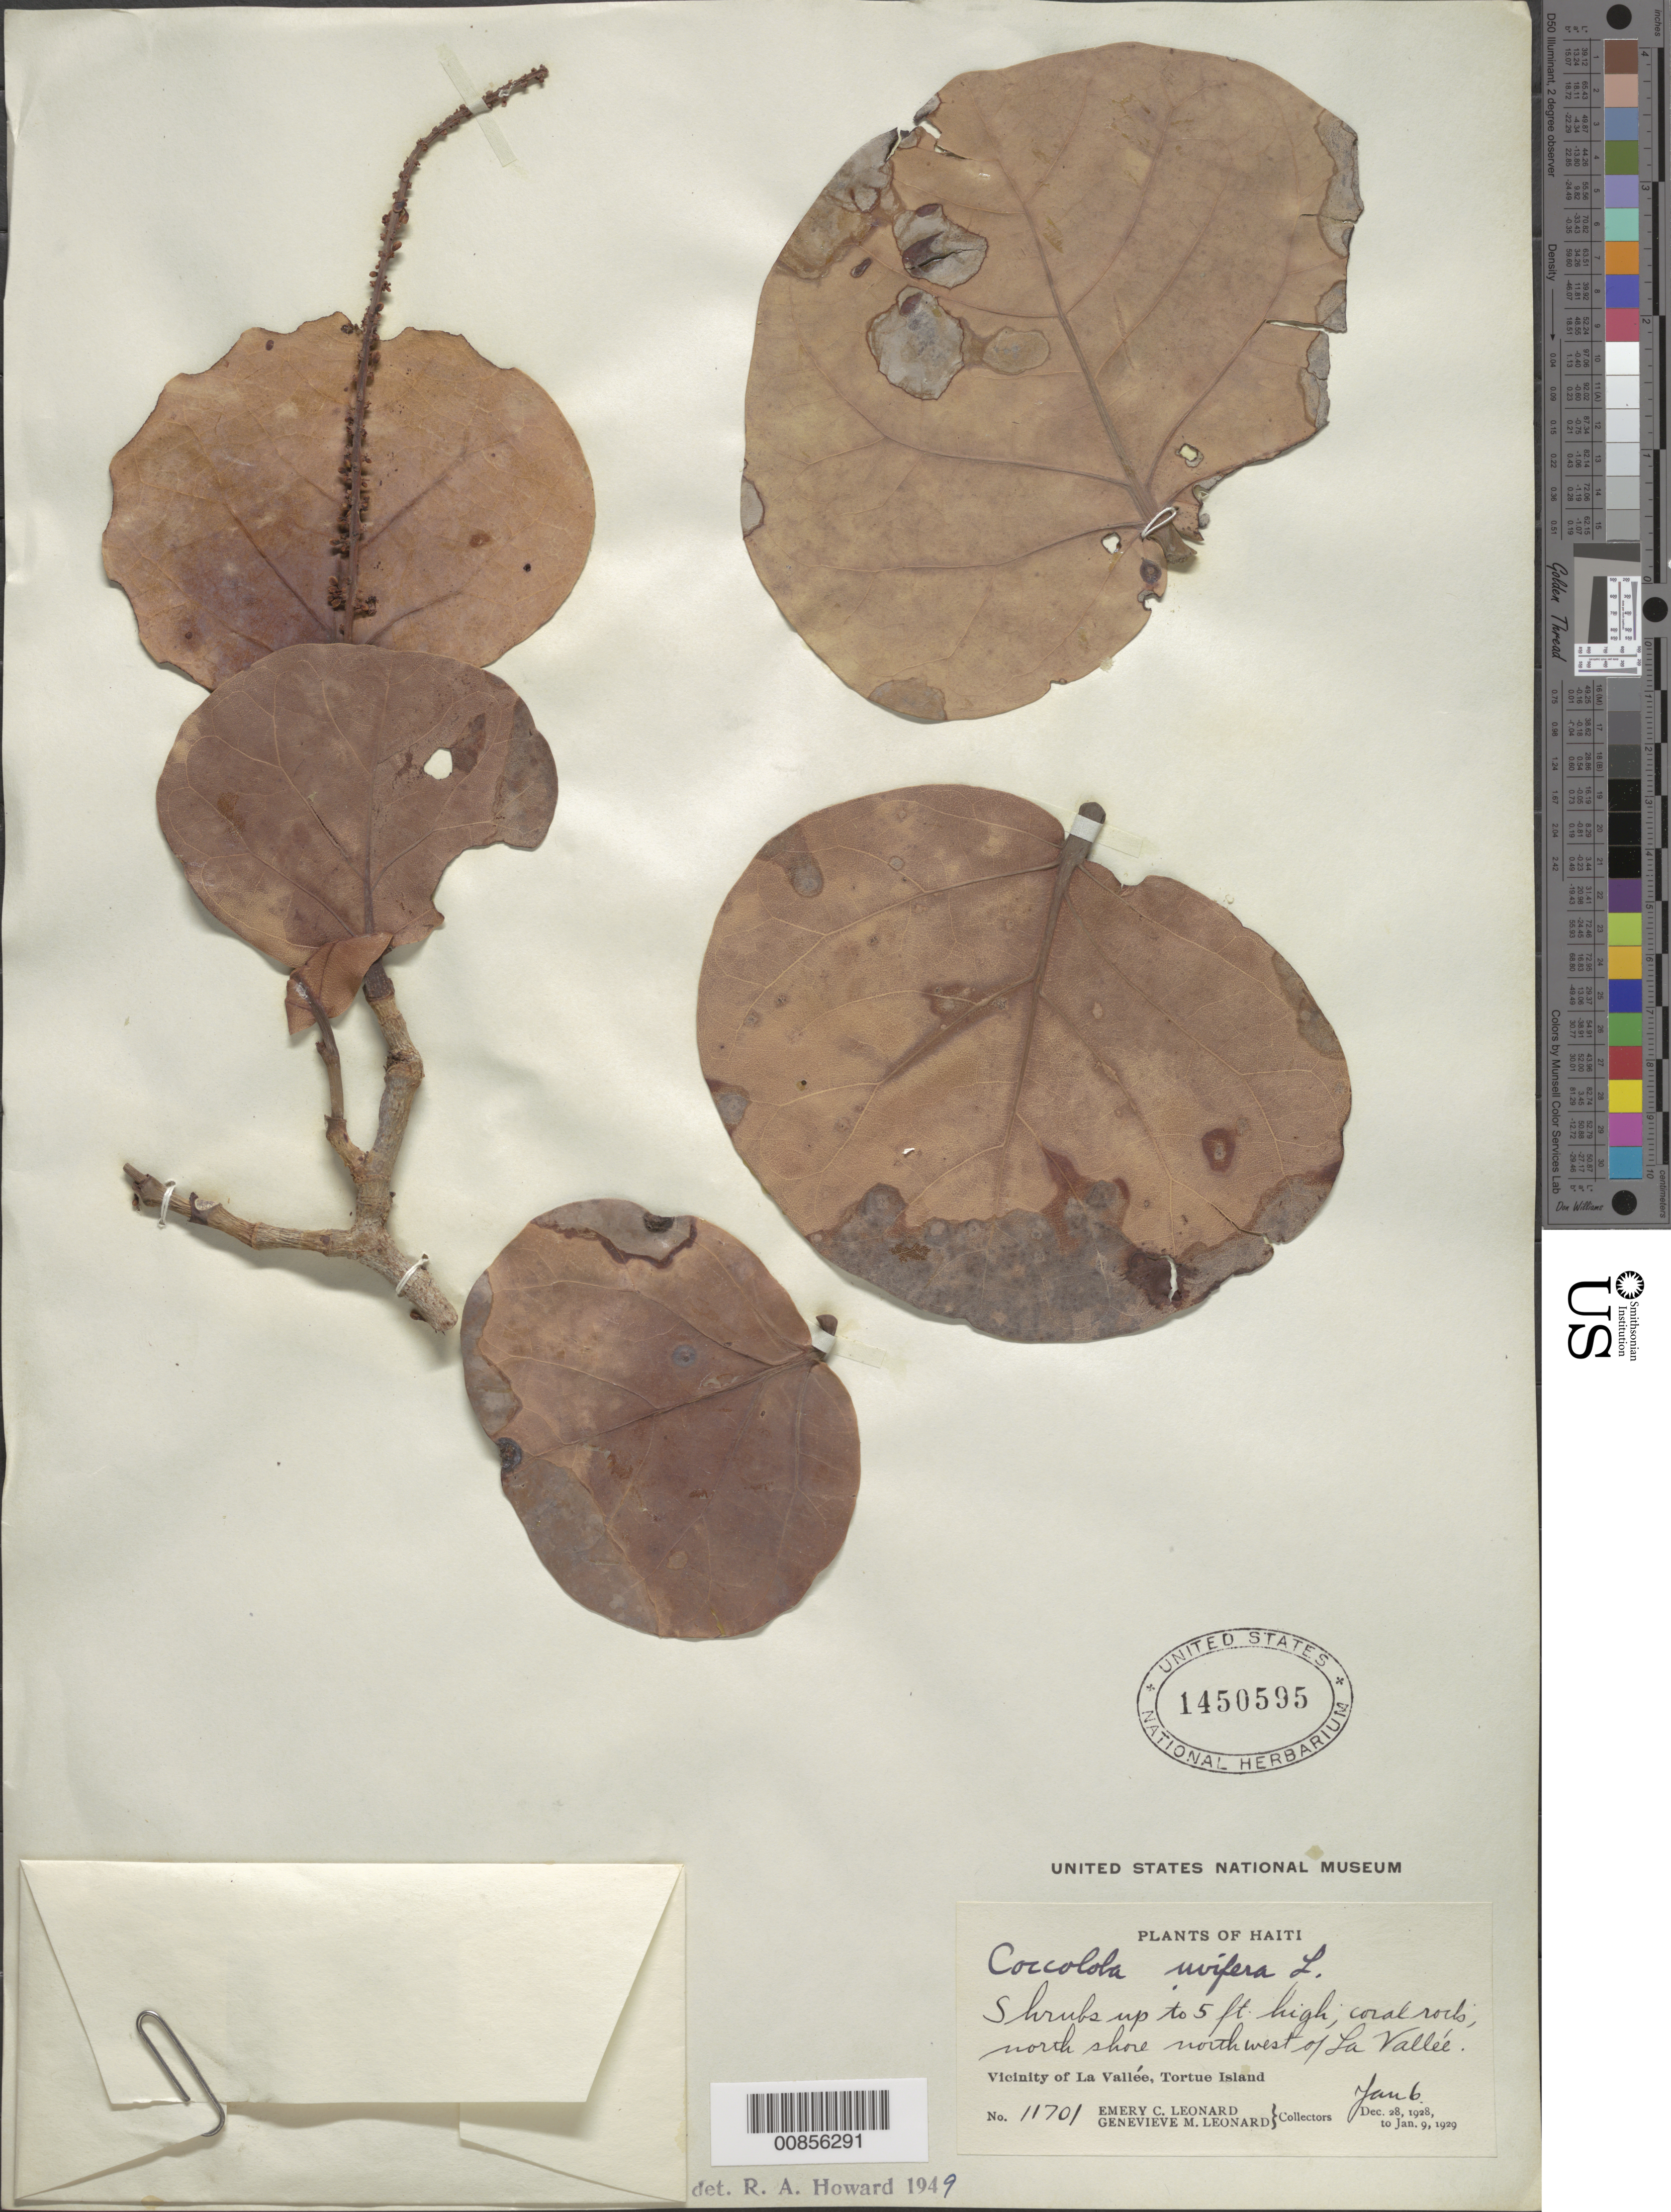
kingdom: Plantae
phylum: Tracheophyta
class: Magnoliopsida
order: Caryophyllales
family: Polygonaceae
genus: Coccoloba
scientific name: Coccoloba uvifera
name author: L.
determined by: Howard, R. A.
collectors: E. C. Leonard & G. M. Leonard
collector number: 11701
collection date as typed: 06 Jan 1929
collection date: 1929-01-06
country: Haiti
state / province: Nord-Óuest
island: Île de la Tortue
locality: Vicinity of La Vallée, Tortue Island. North shore, northwest of La Vallée.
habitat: Coral rocks.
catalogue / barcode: US 1450595